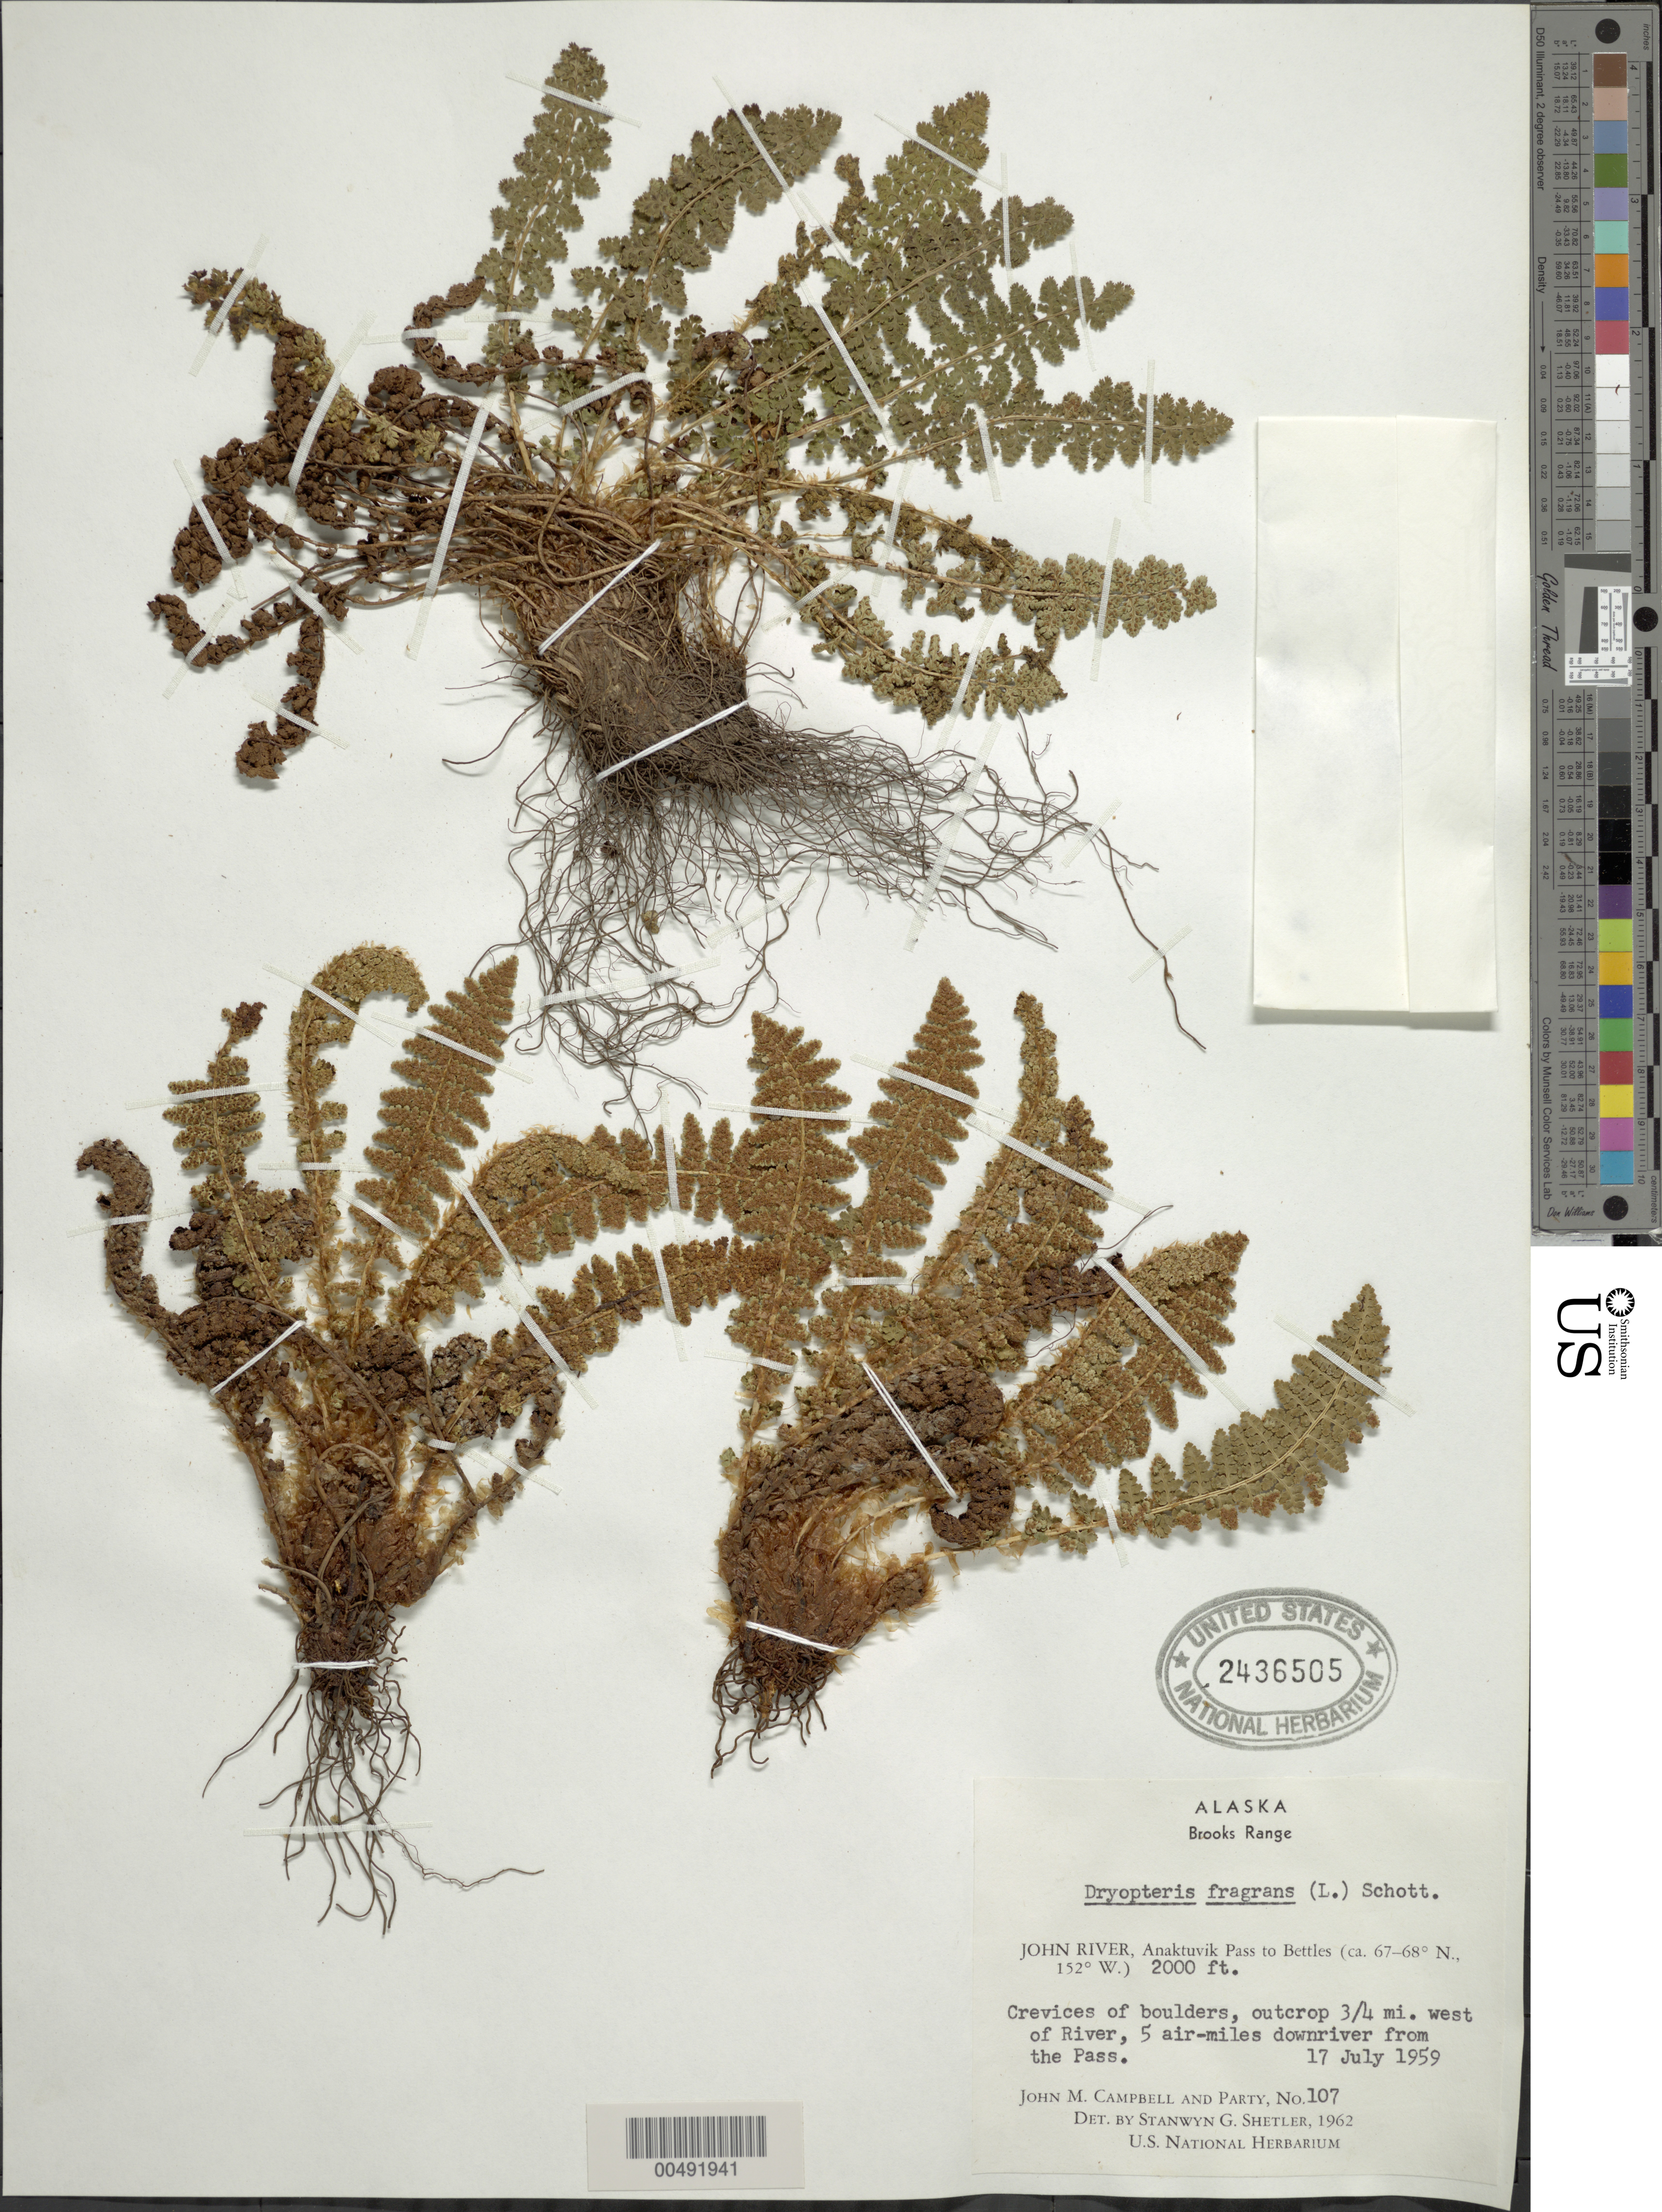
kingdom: Plantae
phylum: Tracheophyta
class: Polypodiopsida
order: Polypodiales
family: Dryopteridaceae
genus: Dryopteris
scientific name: Dryopteris fragrans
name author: (L.) Schott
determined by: Shetler, Stanwyn G., (US), NMNH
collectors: J. M. Campbell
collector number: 107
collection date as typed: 17 Jul 1959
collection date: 1959-07-17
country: United States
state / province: Alaska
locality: Brooks Range, Anaktuvuk Pass to Bettles, 3/4 mi. west of River, 5 mi. downriver from Pass (lat/long recorded as: lat=::: long=152:0:0:W)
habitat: crevices of boulders, outcrop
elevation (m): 610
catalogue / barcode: US 2436505